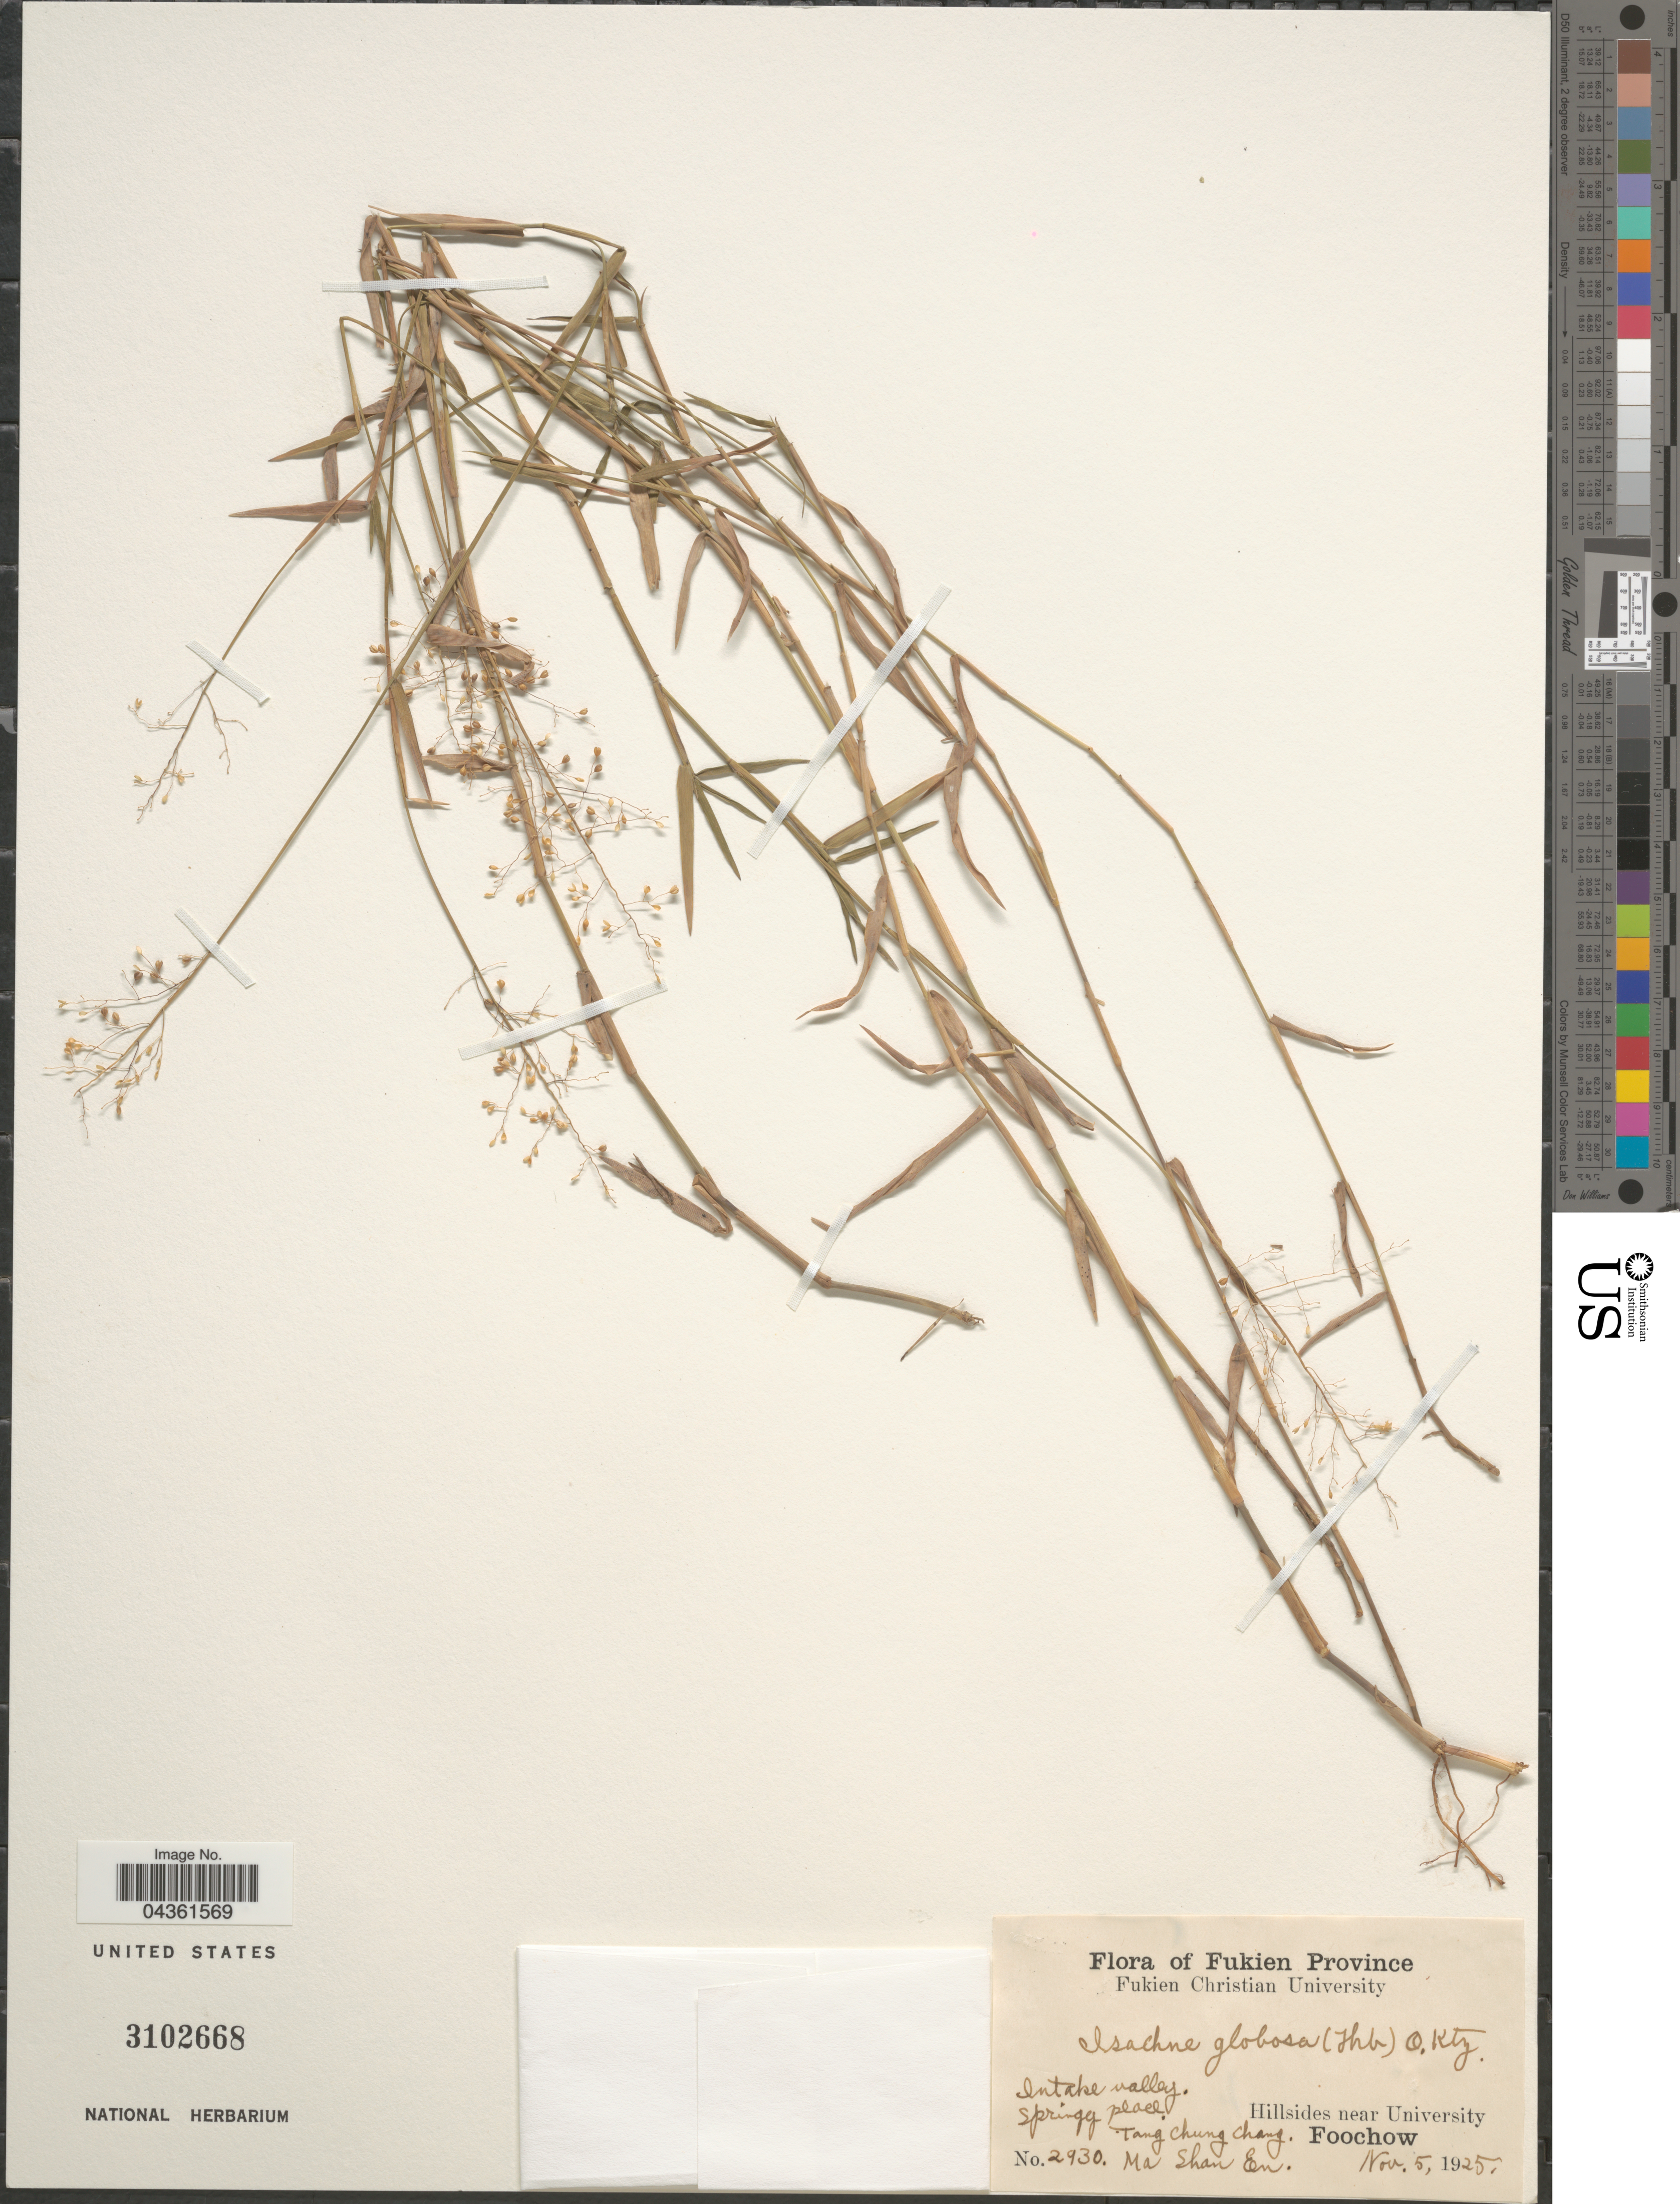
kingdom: Plantae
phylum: Tracheophyta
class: Liliopsida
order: Poales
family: Poaceae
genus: Isachne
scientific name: Isachne globosa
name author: (Thunb.) Kuntze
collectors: T. C. Chang & M. En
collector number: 2930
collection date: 1925-11-05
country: China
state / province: Fujian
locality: Fukien Province. Hillsides near University. Foochow.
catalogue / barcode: US 3102668